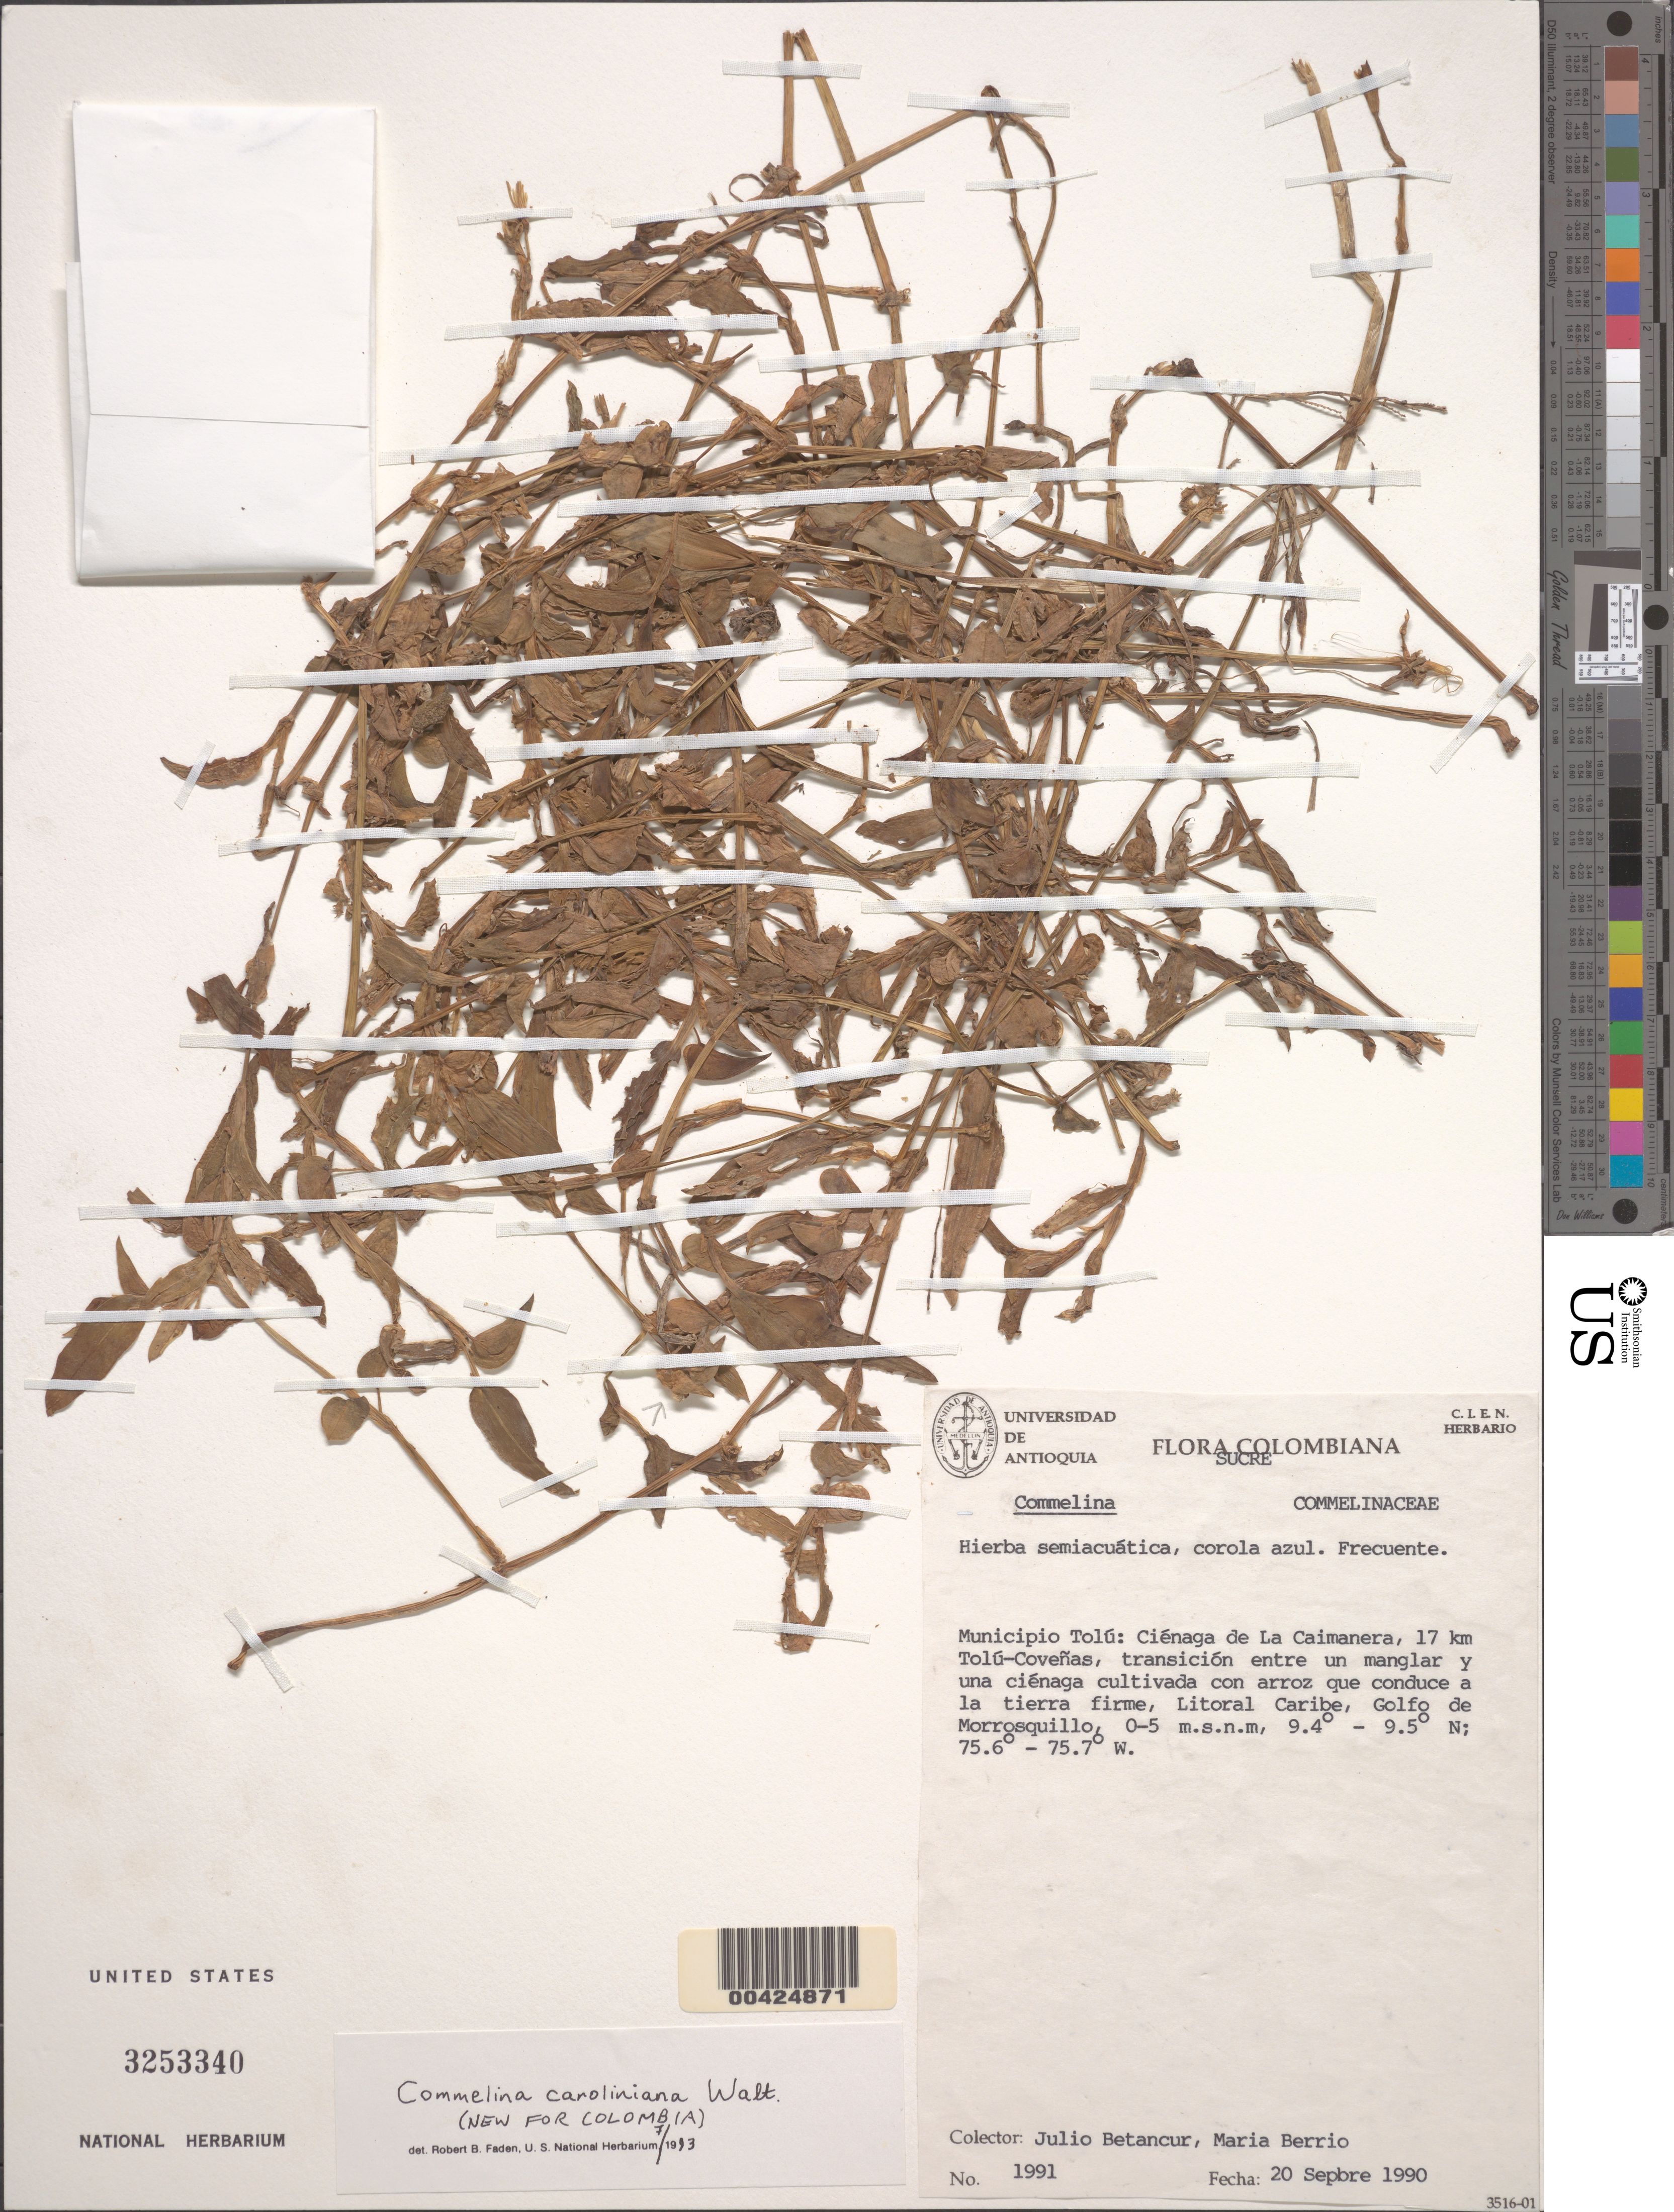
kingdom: Plantae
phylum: Tracheophyta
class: Liliopsida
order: Commelinales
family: Commelinaceae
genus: Commelina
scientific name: Commelina caroliniana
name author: Walter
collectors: J. C. Betancur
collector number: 1991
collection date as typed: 20 Sep 1990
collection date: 1990-09-20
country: Colombia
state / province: Sucre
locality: Tolu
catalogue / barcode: US 3253340